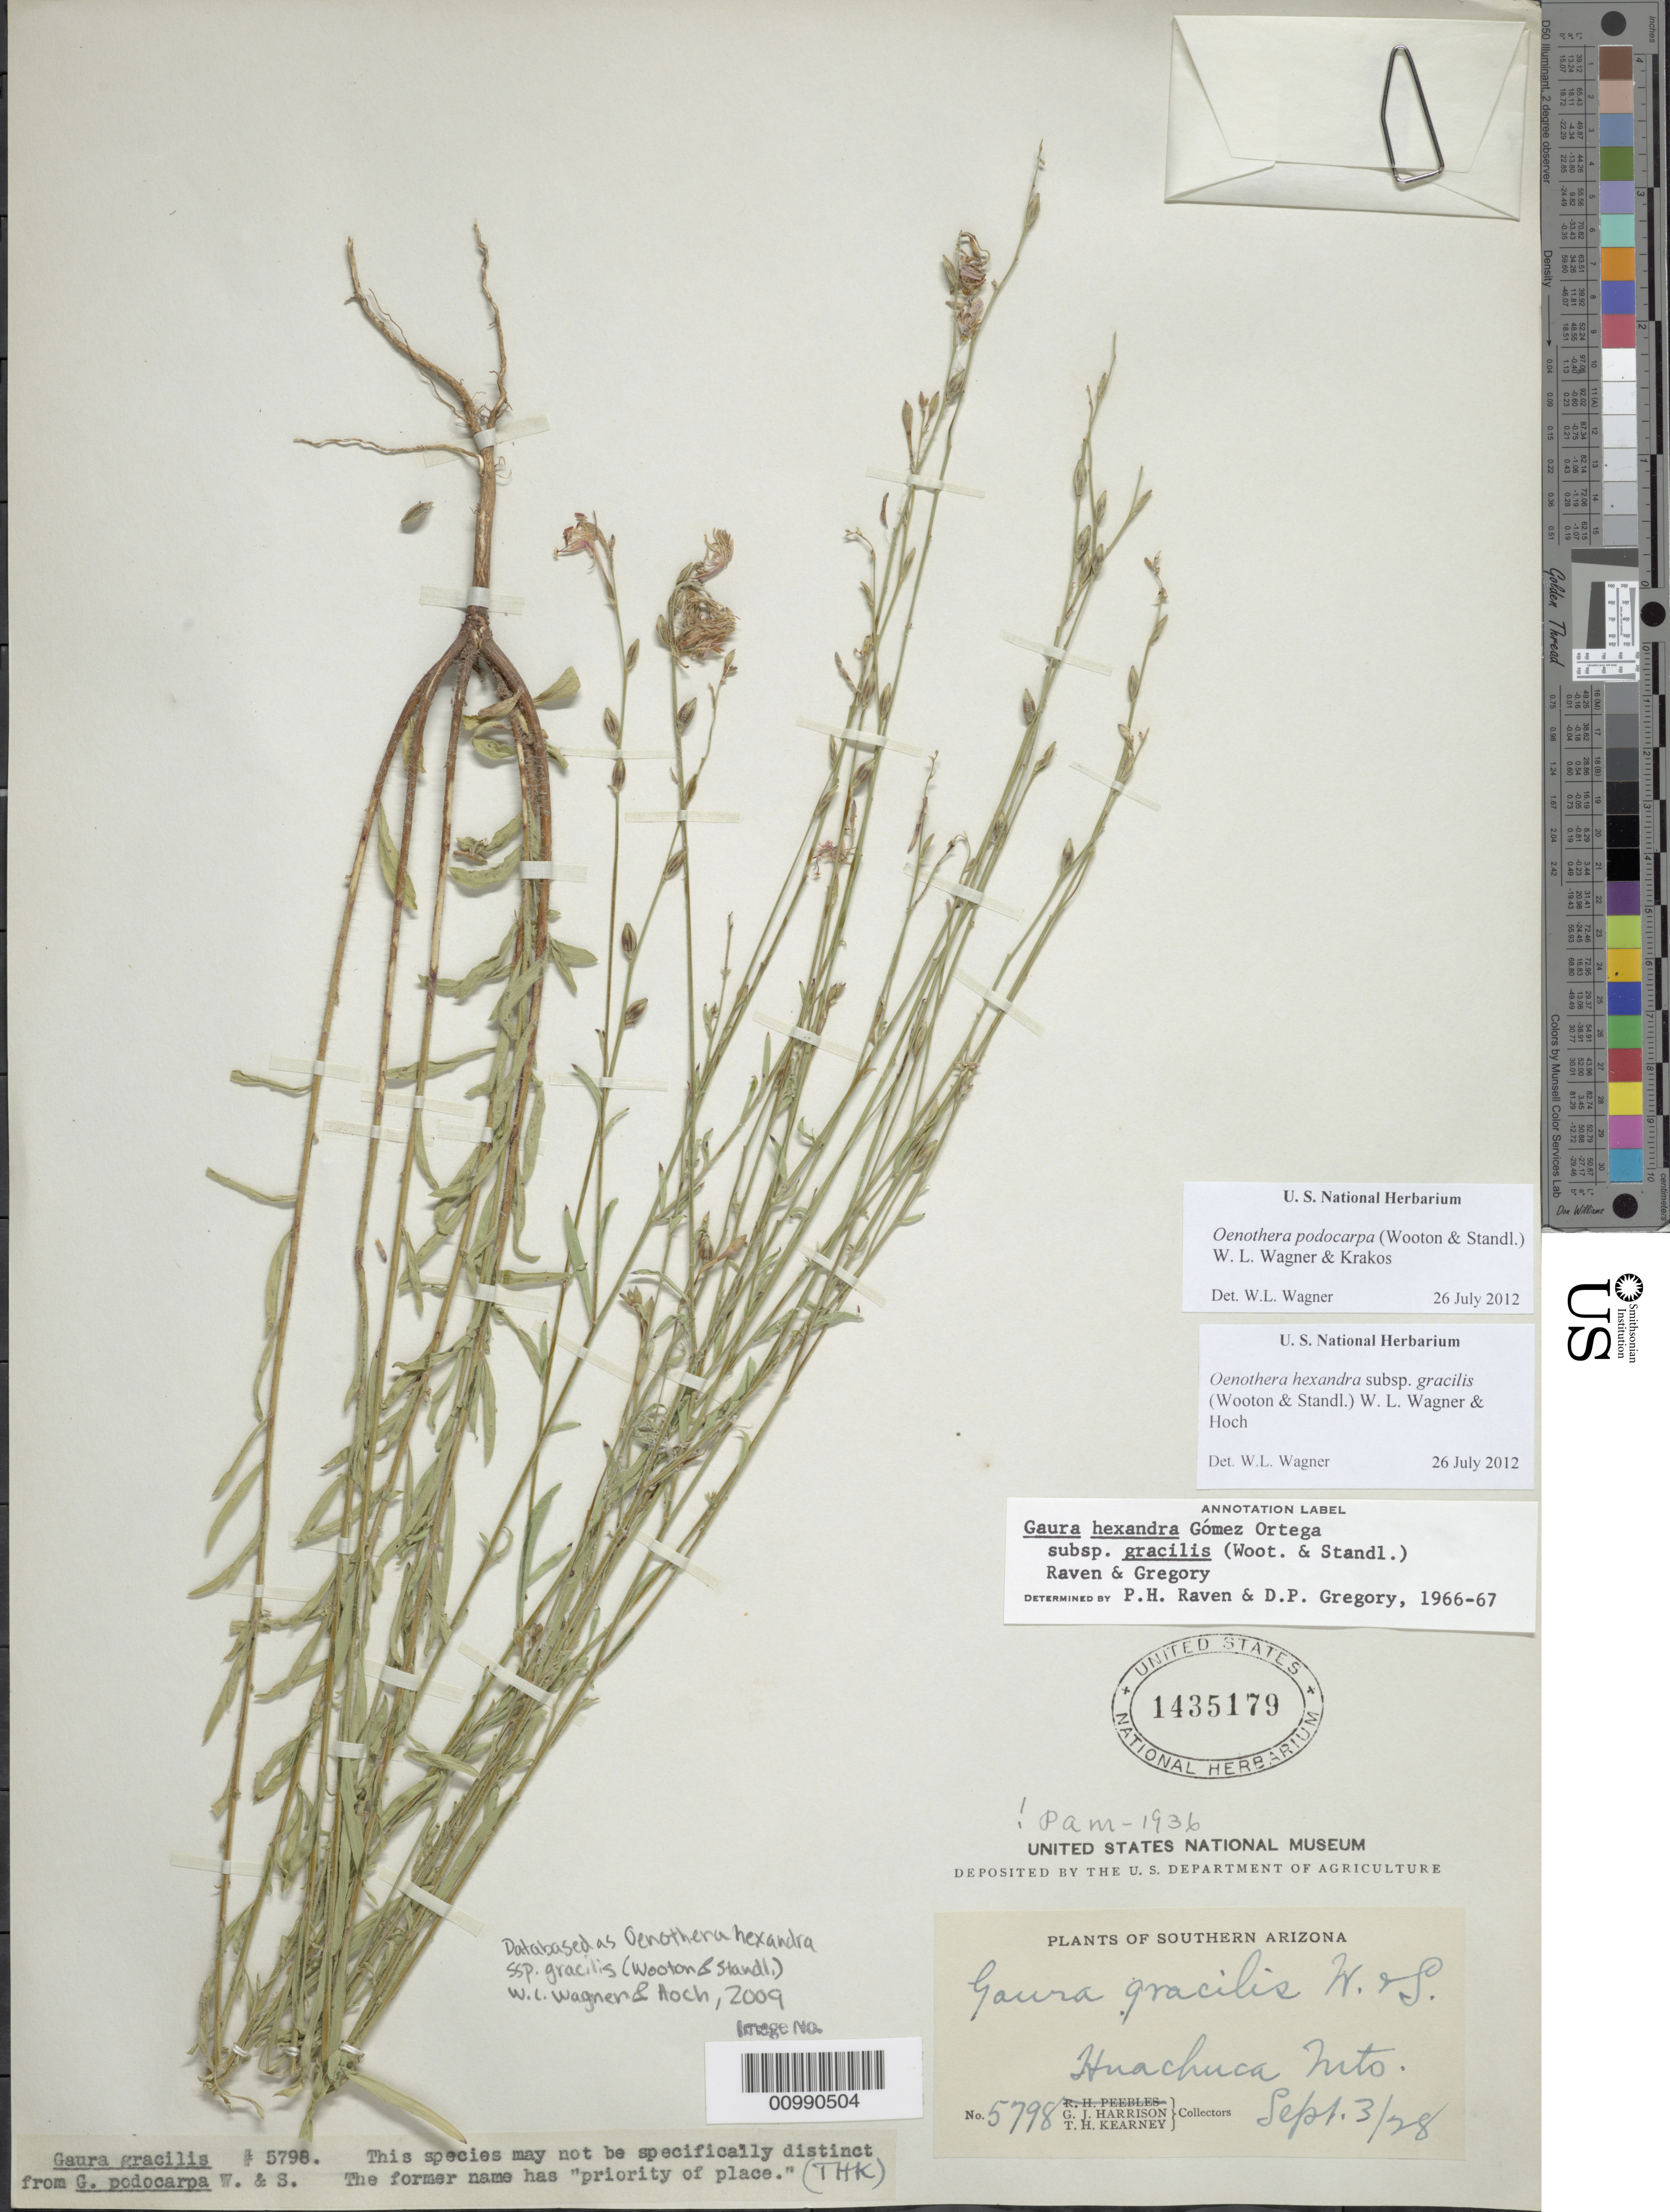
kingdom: Plantae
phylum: Tracheophyta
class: Magnoliopsida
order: Myrtales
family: Onagraceae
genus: Oenothera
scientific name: Oenothera podocarpa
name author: (Wooton & Standl.) Krakos & W.L. Wagner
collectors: G. J. Harrison & T. H. Kearney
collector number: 5798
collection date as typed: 03 Sep 1928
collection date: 1928-09-03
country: United States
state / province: Arizona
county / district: Cochise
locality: Huachuca Mts.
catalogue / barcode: US 1435179